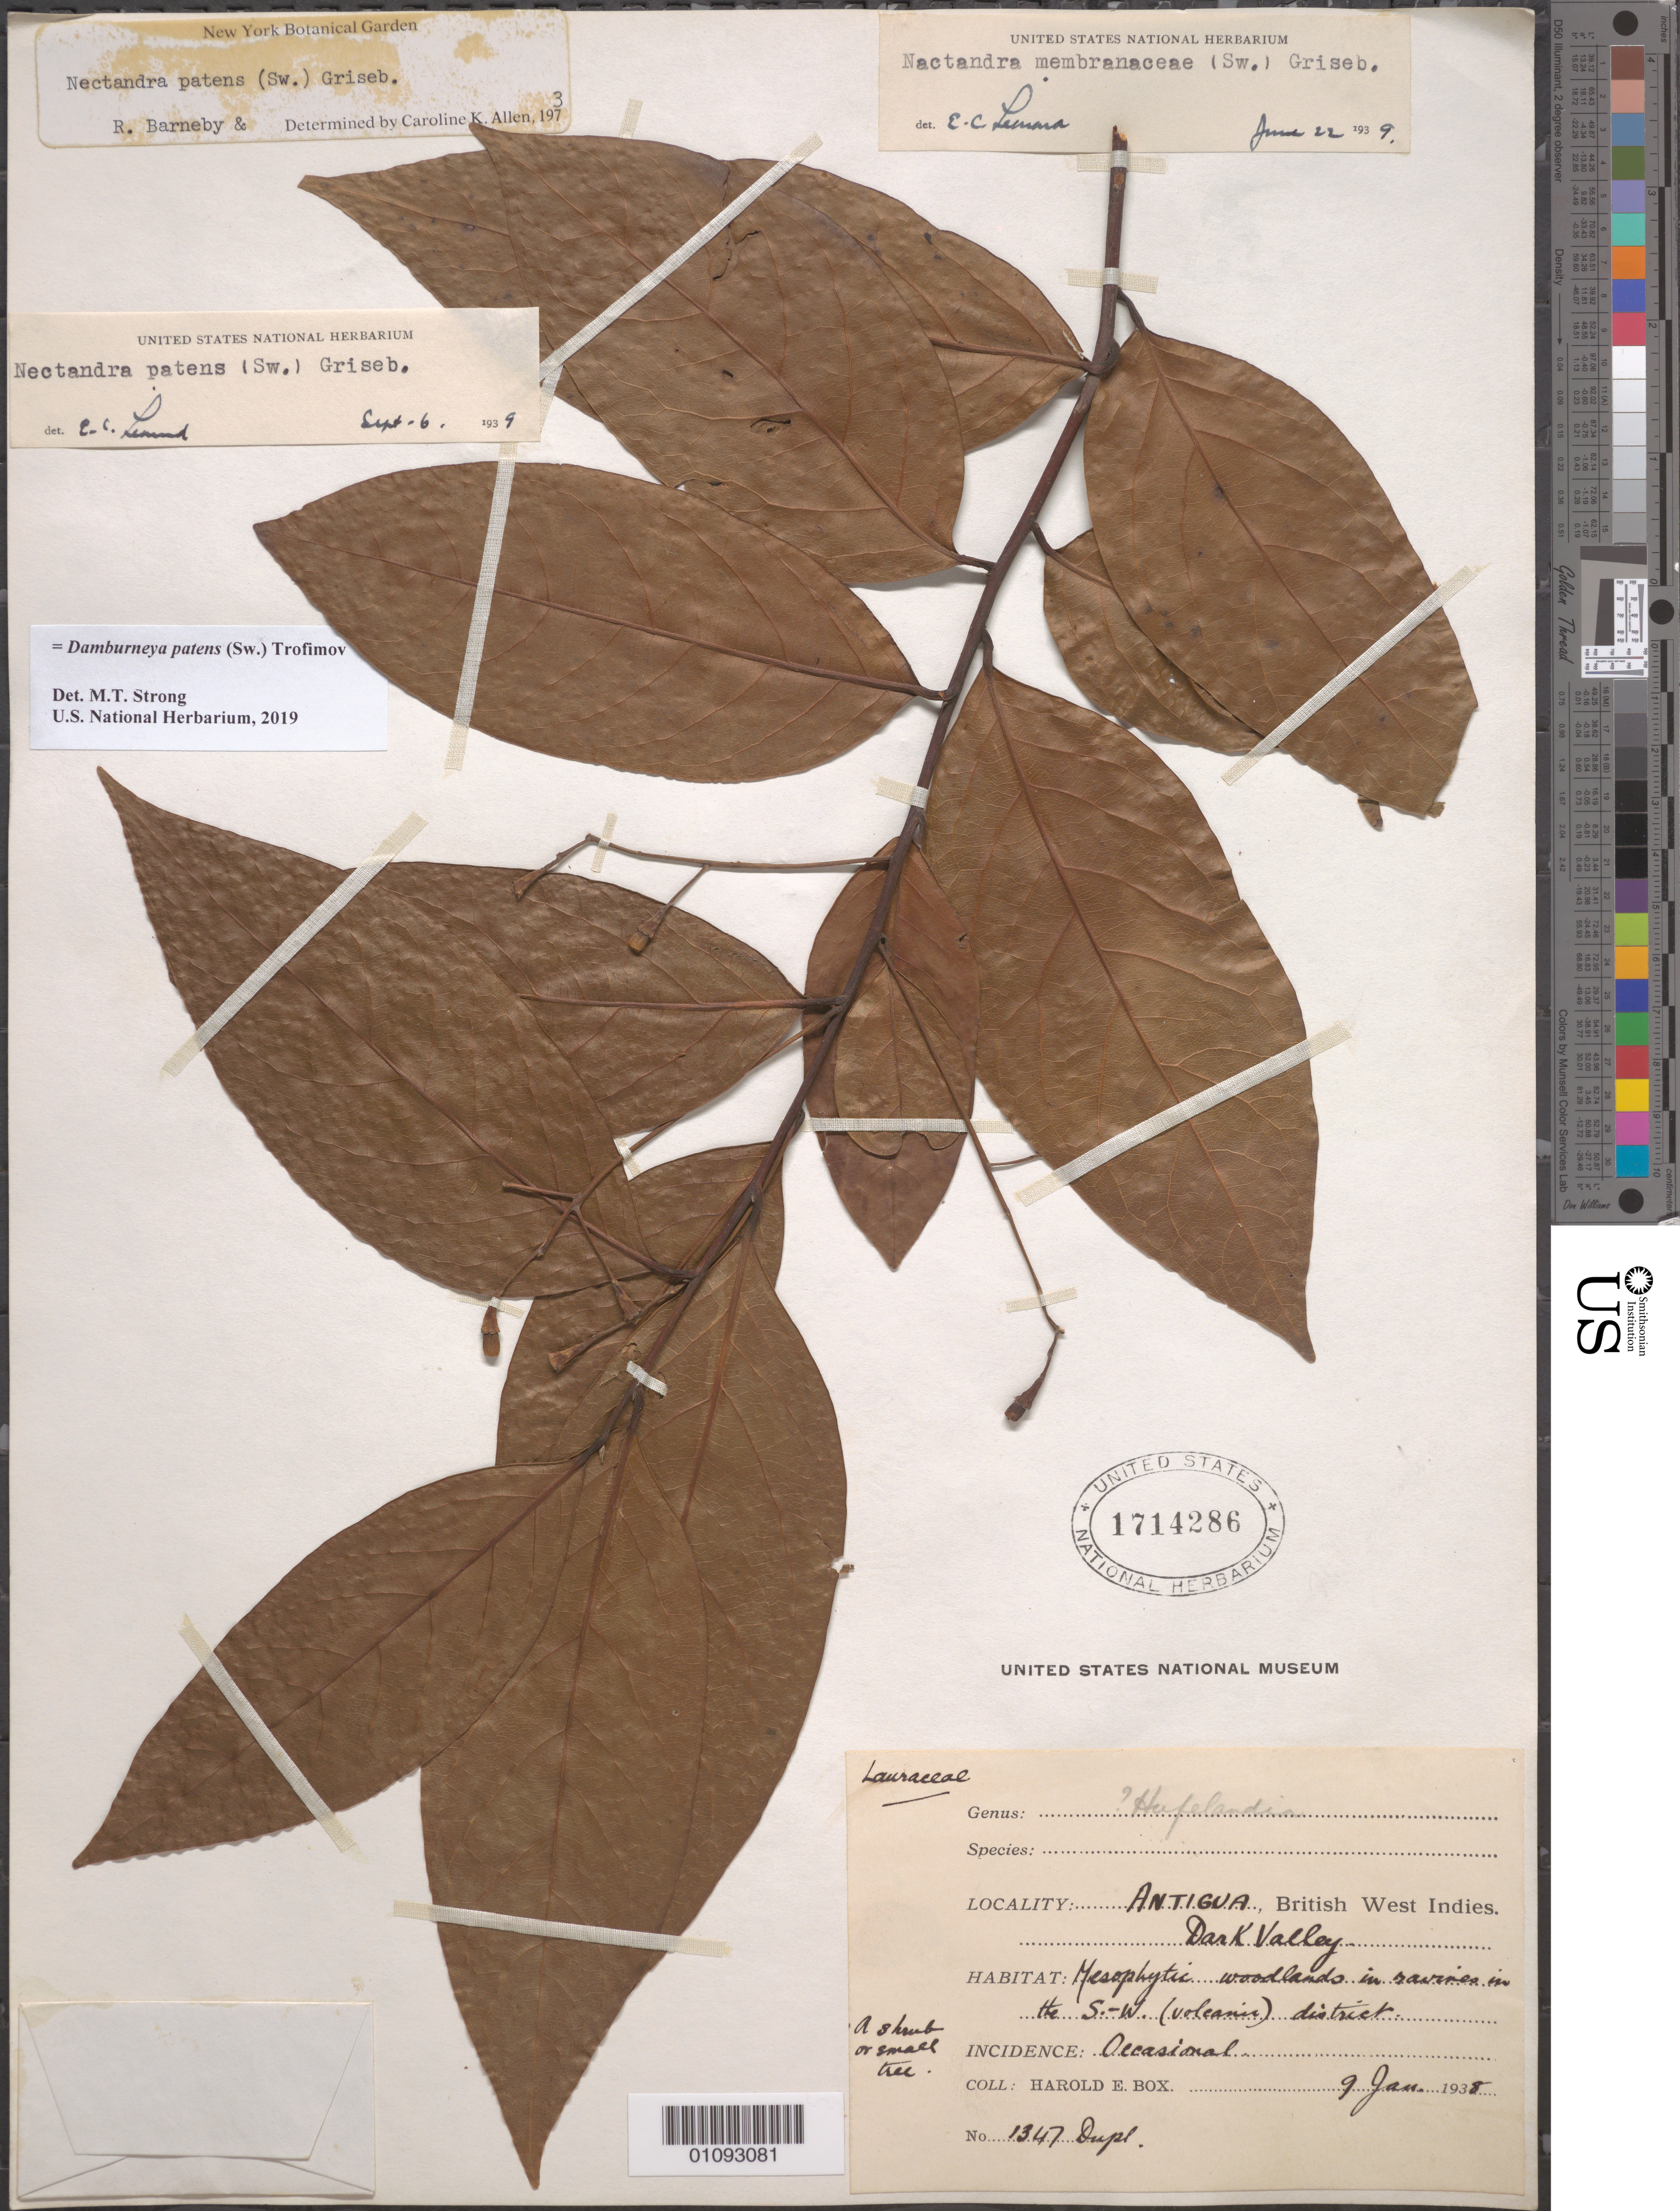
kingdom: Plantae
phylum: Tracheophyta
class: Magnoliopsida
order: Laurales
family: Lauraceae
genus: Damburneya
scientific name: Damburneya patens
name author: (Sw.) Trofimov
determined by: Strong, M. T., (US), Smithsonian Institution - National Museum of Natural History (UNITED STATES)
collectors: H. E. Box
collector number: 1347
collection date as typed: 09 Jan 1938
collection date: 1938-01-09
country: Antigua and Barbuda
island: Antigua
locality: Dark Valley.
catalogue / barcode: US 1714286